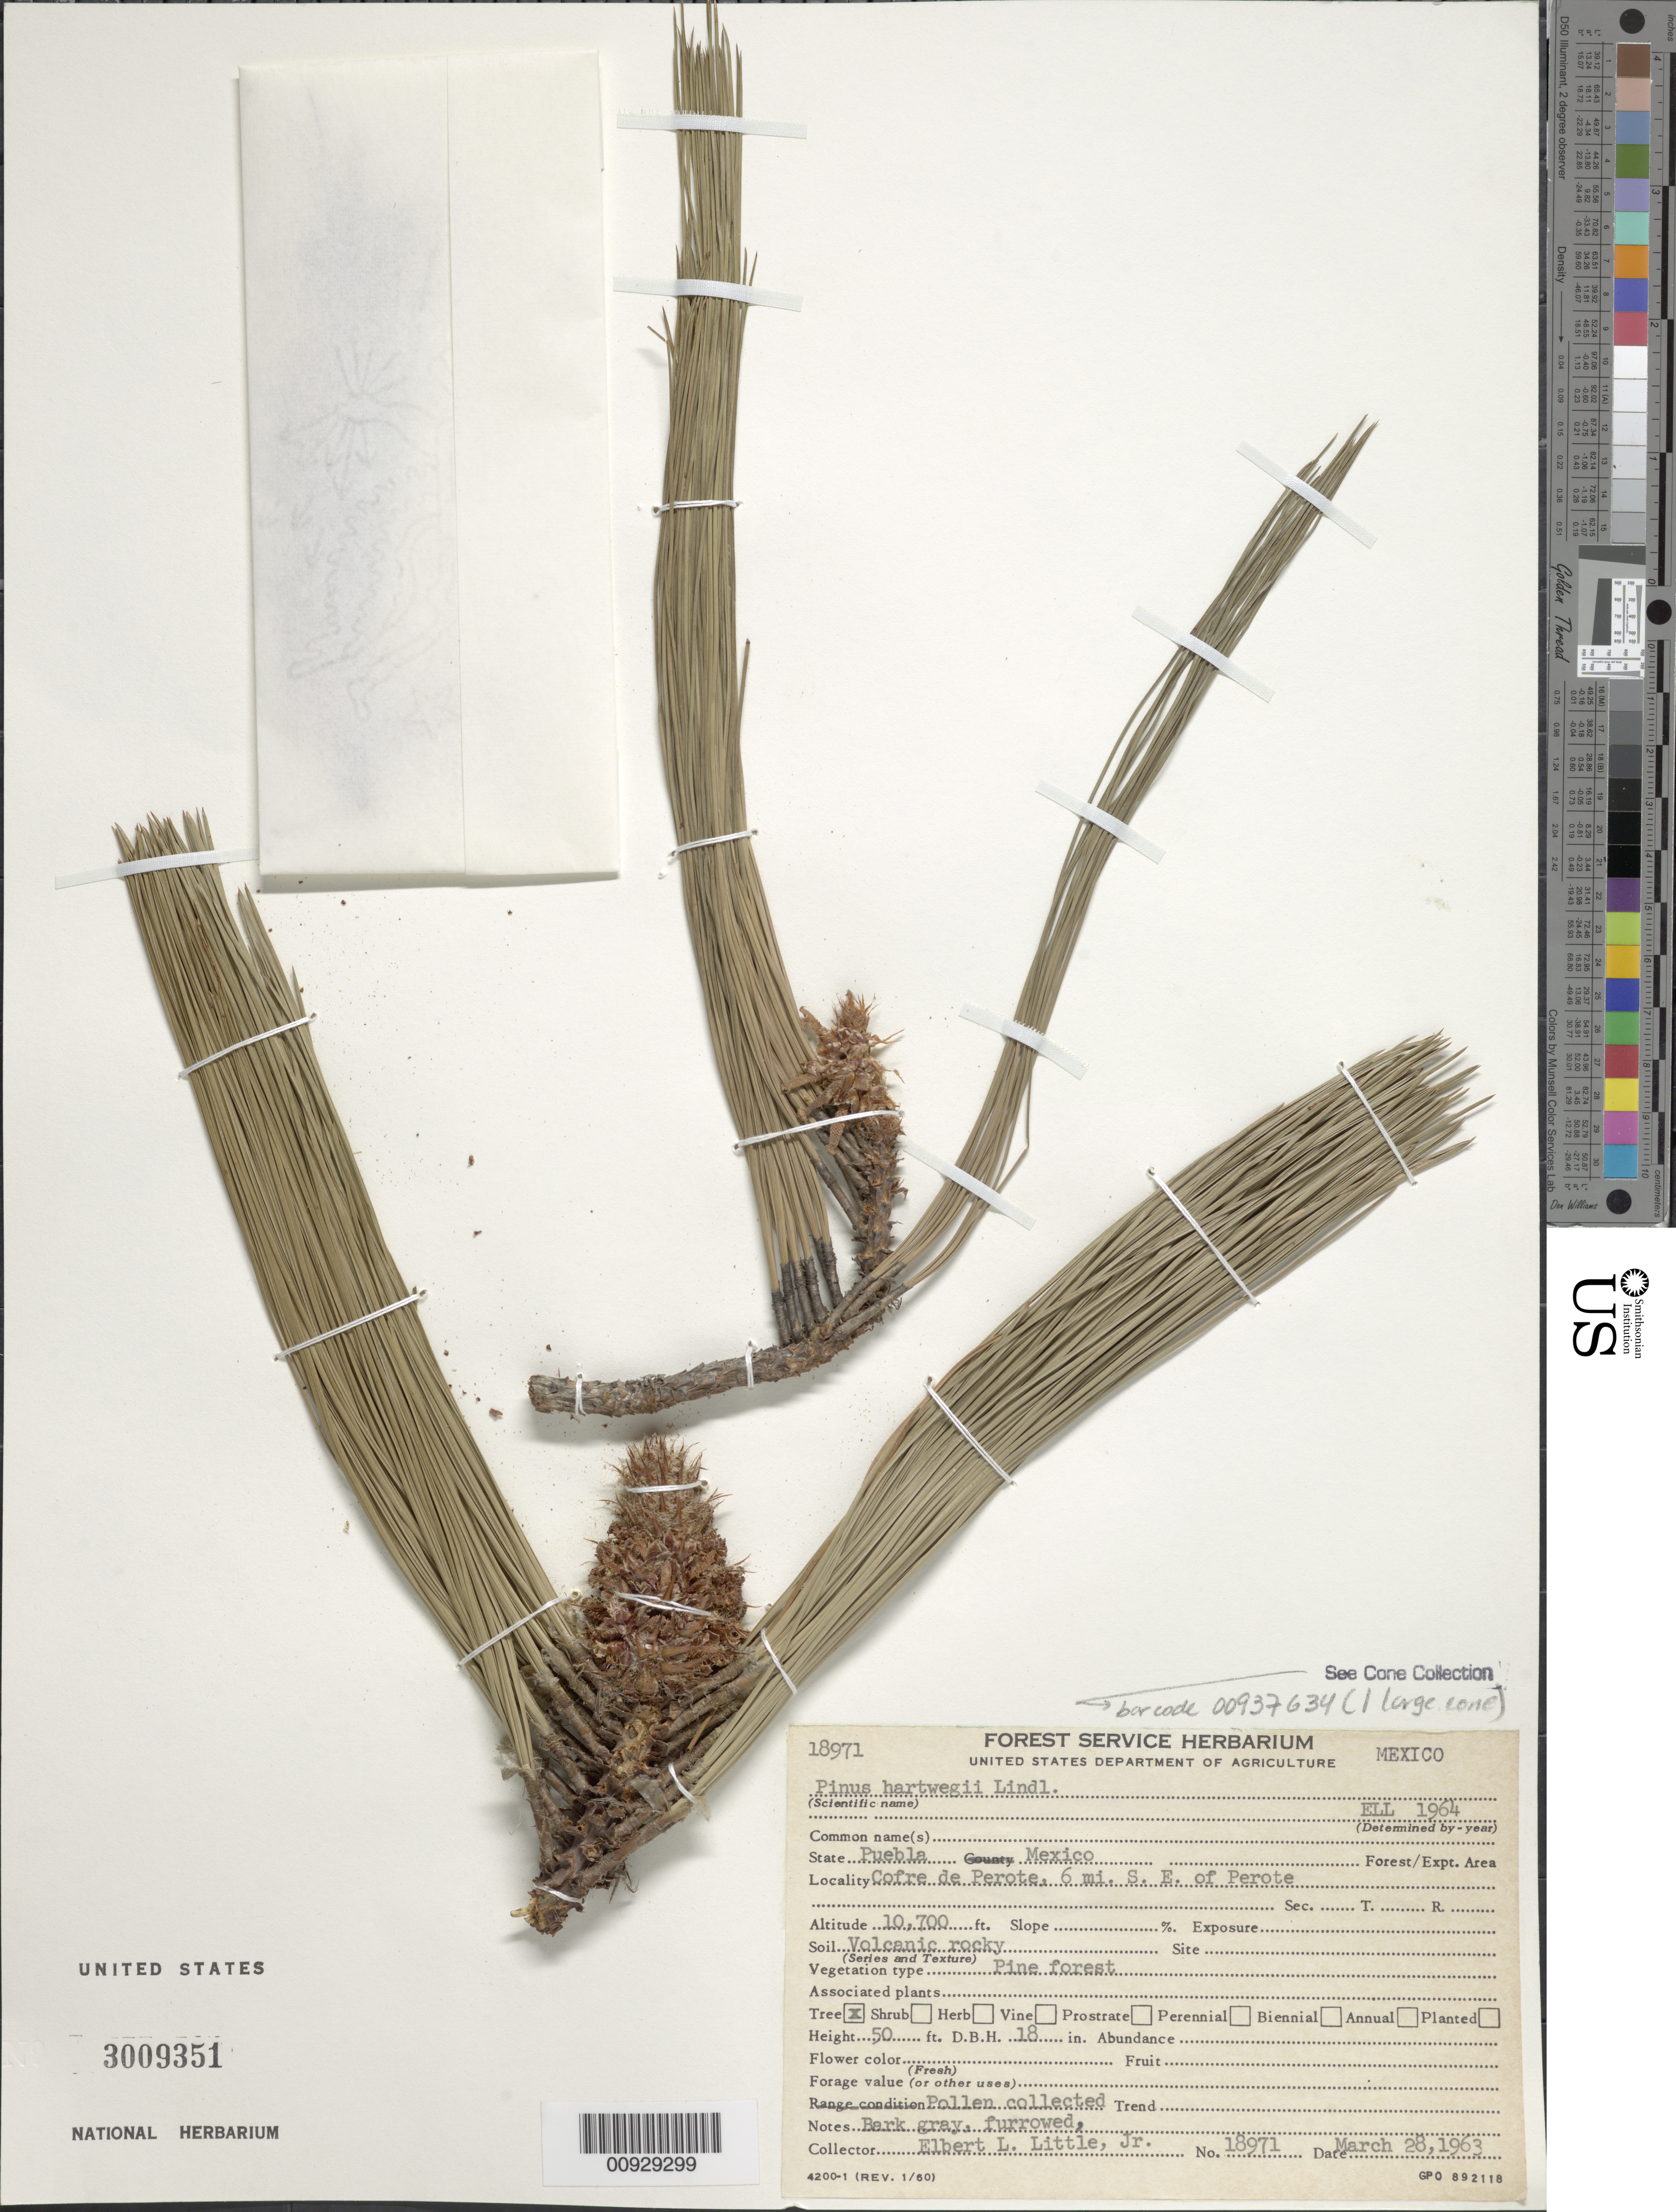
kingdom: Plantae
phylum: Tracheophyta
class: Pinopsida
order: Pinales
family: Pinaceae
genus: Pinus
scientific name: Pinus hartwegii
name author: Lindl.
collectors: E. L. Little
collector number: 18971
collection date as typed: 28 Mar 1963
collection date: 1963-03-28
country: Mexico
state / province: Puebla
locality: Cofre de Perote, 6 mi. SE of Perote.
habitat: Pine forest. Soil volcanic rocky.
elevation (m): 3261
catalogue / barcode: US 3009351